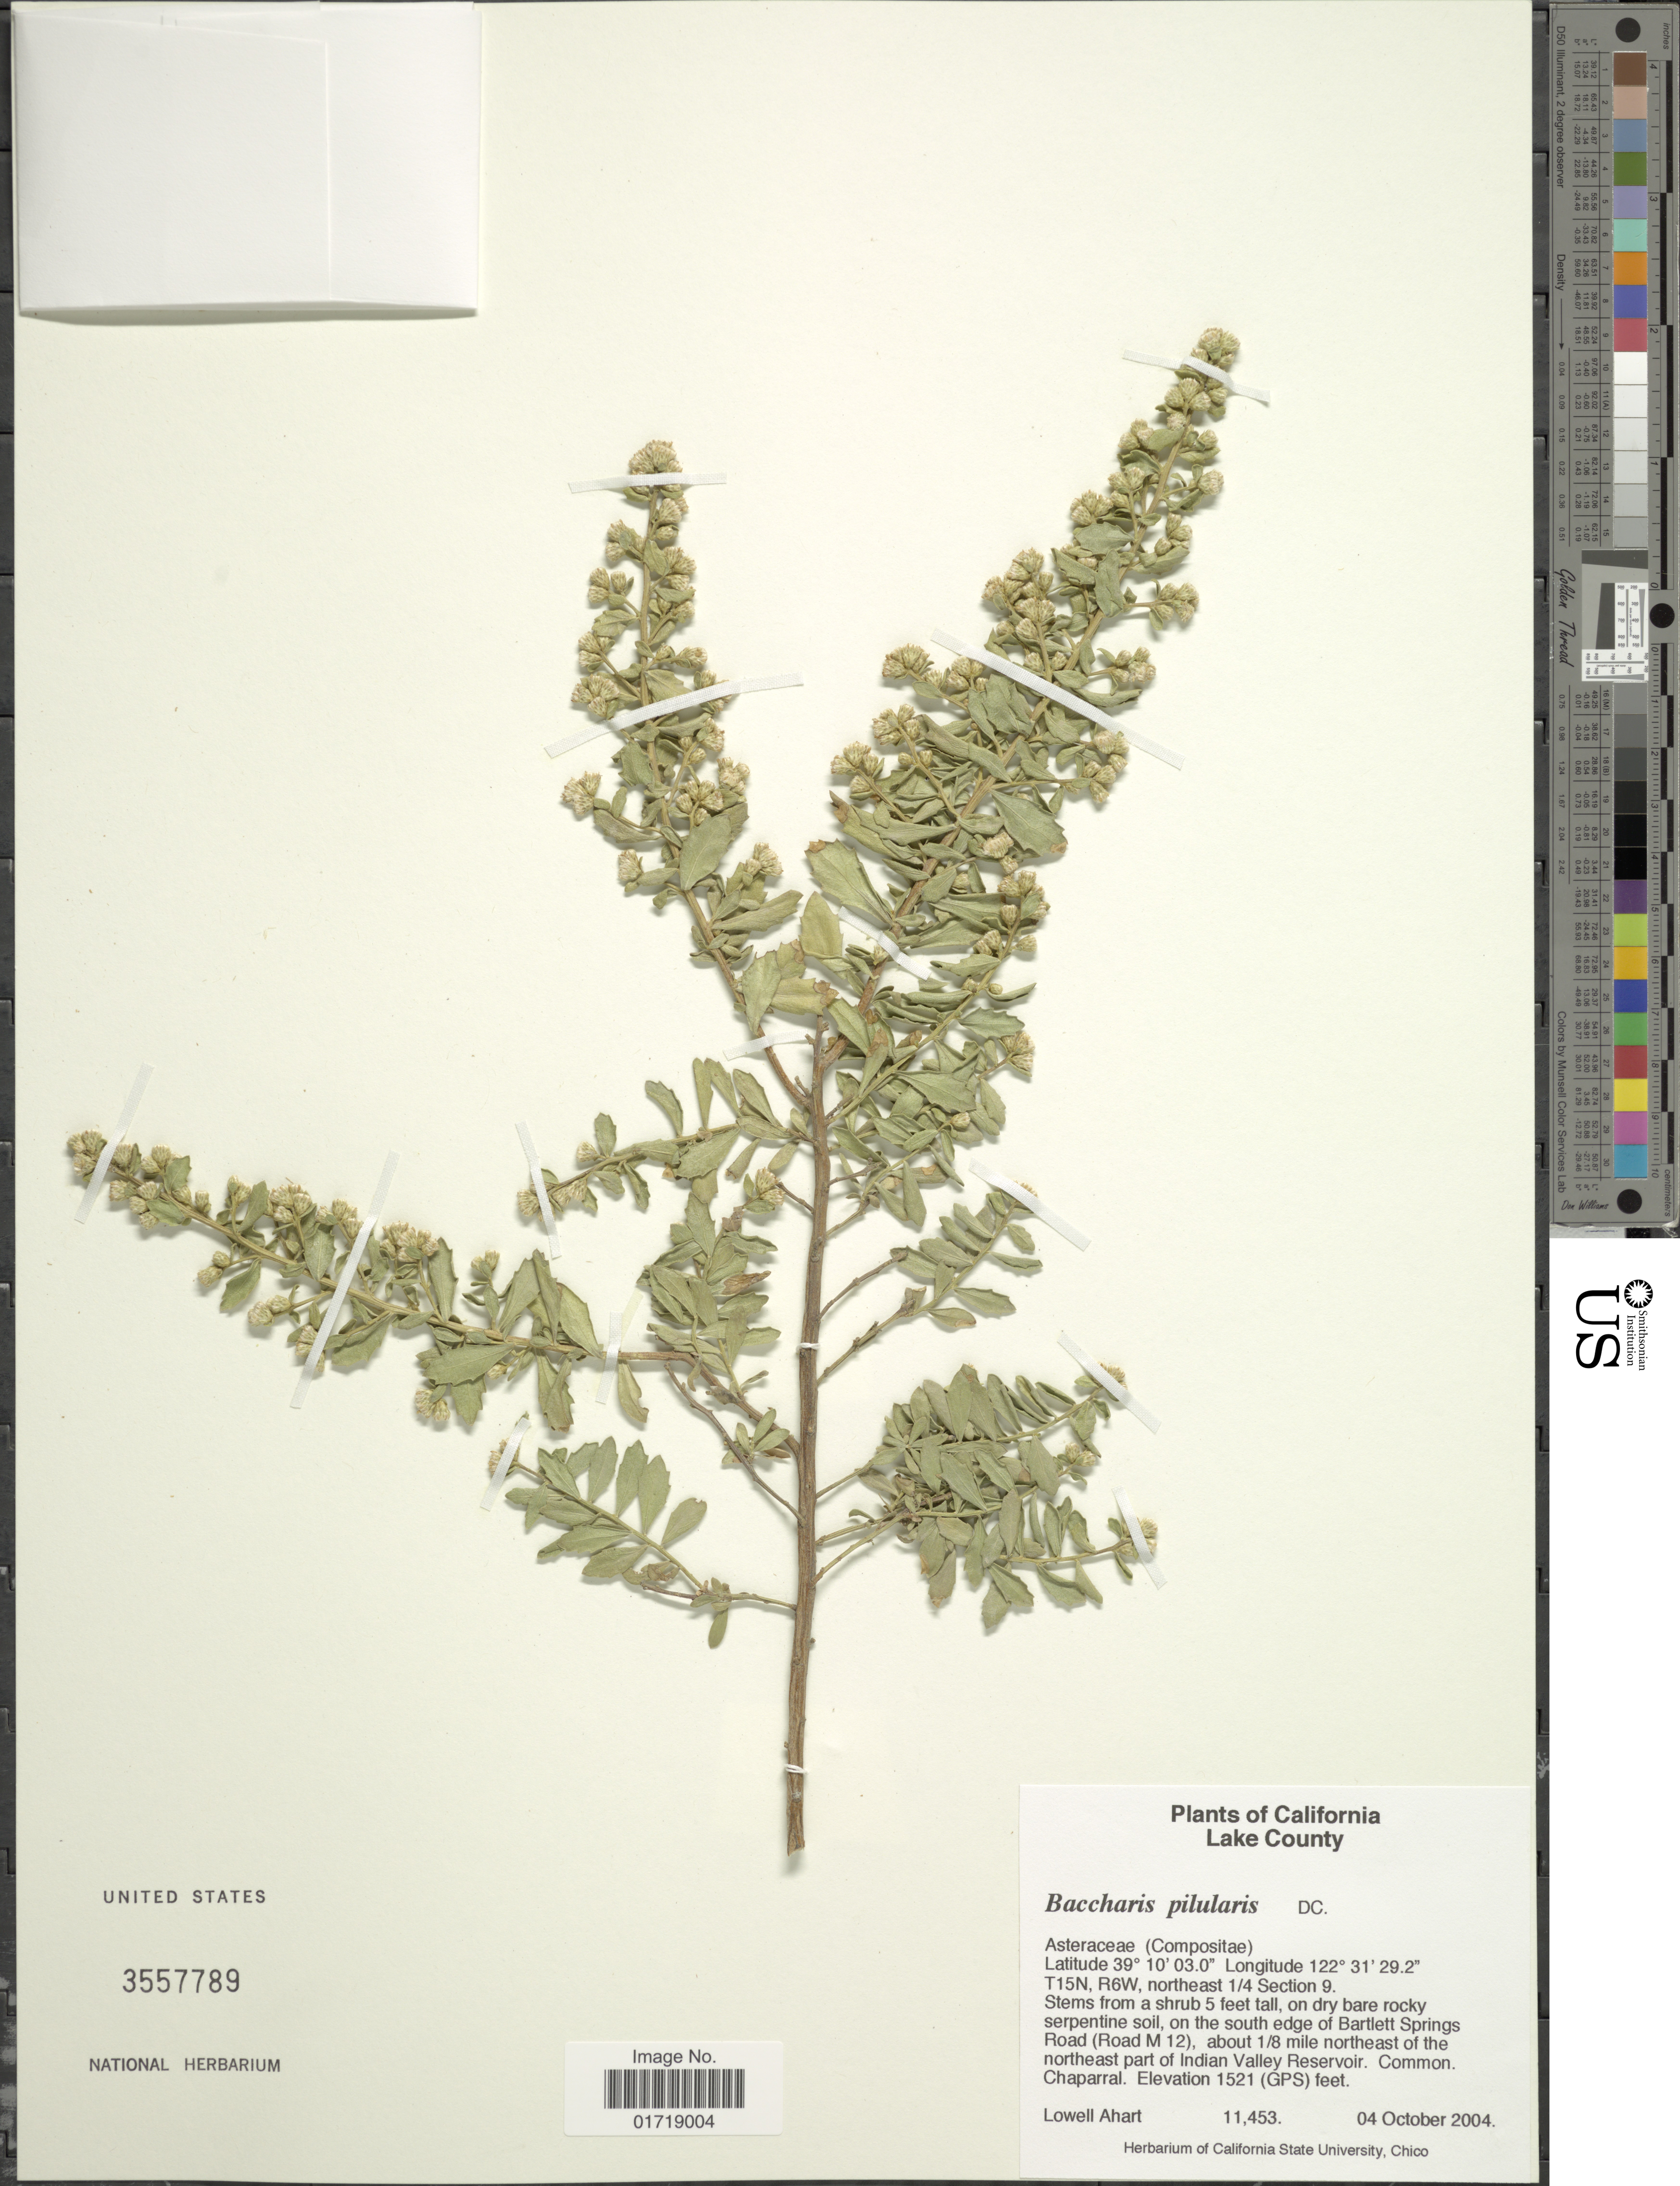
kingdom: Plantae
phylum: Tracheophyta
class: Magnoliopsida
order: Asterales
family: Asteraceae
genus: Baccharis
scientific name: Baccharis pilularis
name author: DC.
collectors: L. Ahart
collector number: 11453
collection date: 2004-10-04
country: United States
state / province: California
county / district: Lake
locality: Lake County, T15N, R6W, northeast 1/4 Section 9, On the south edge of Bartlett Springs Road (Road M 12), about 1/8 mile northeast of the northeast of the northeast part of Indian Valley Reservoir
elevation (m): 464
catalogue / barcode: US 3557789